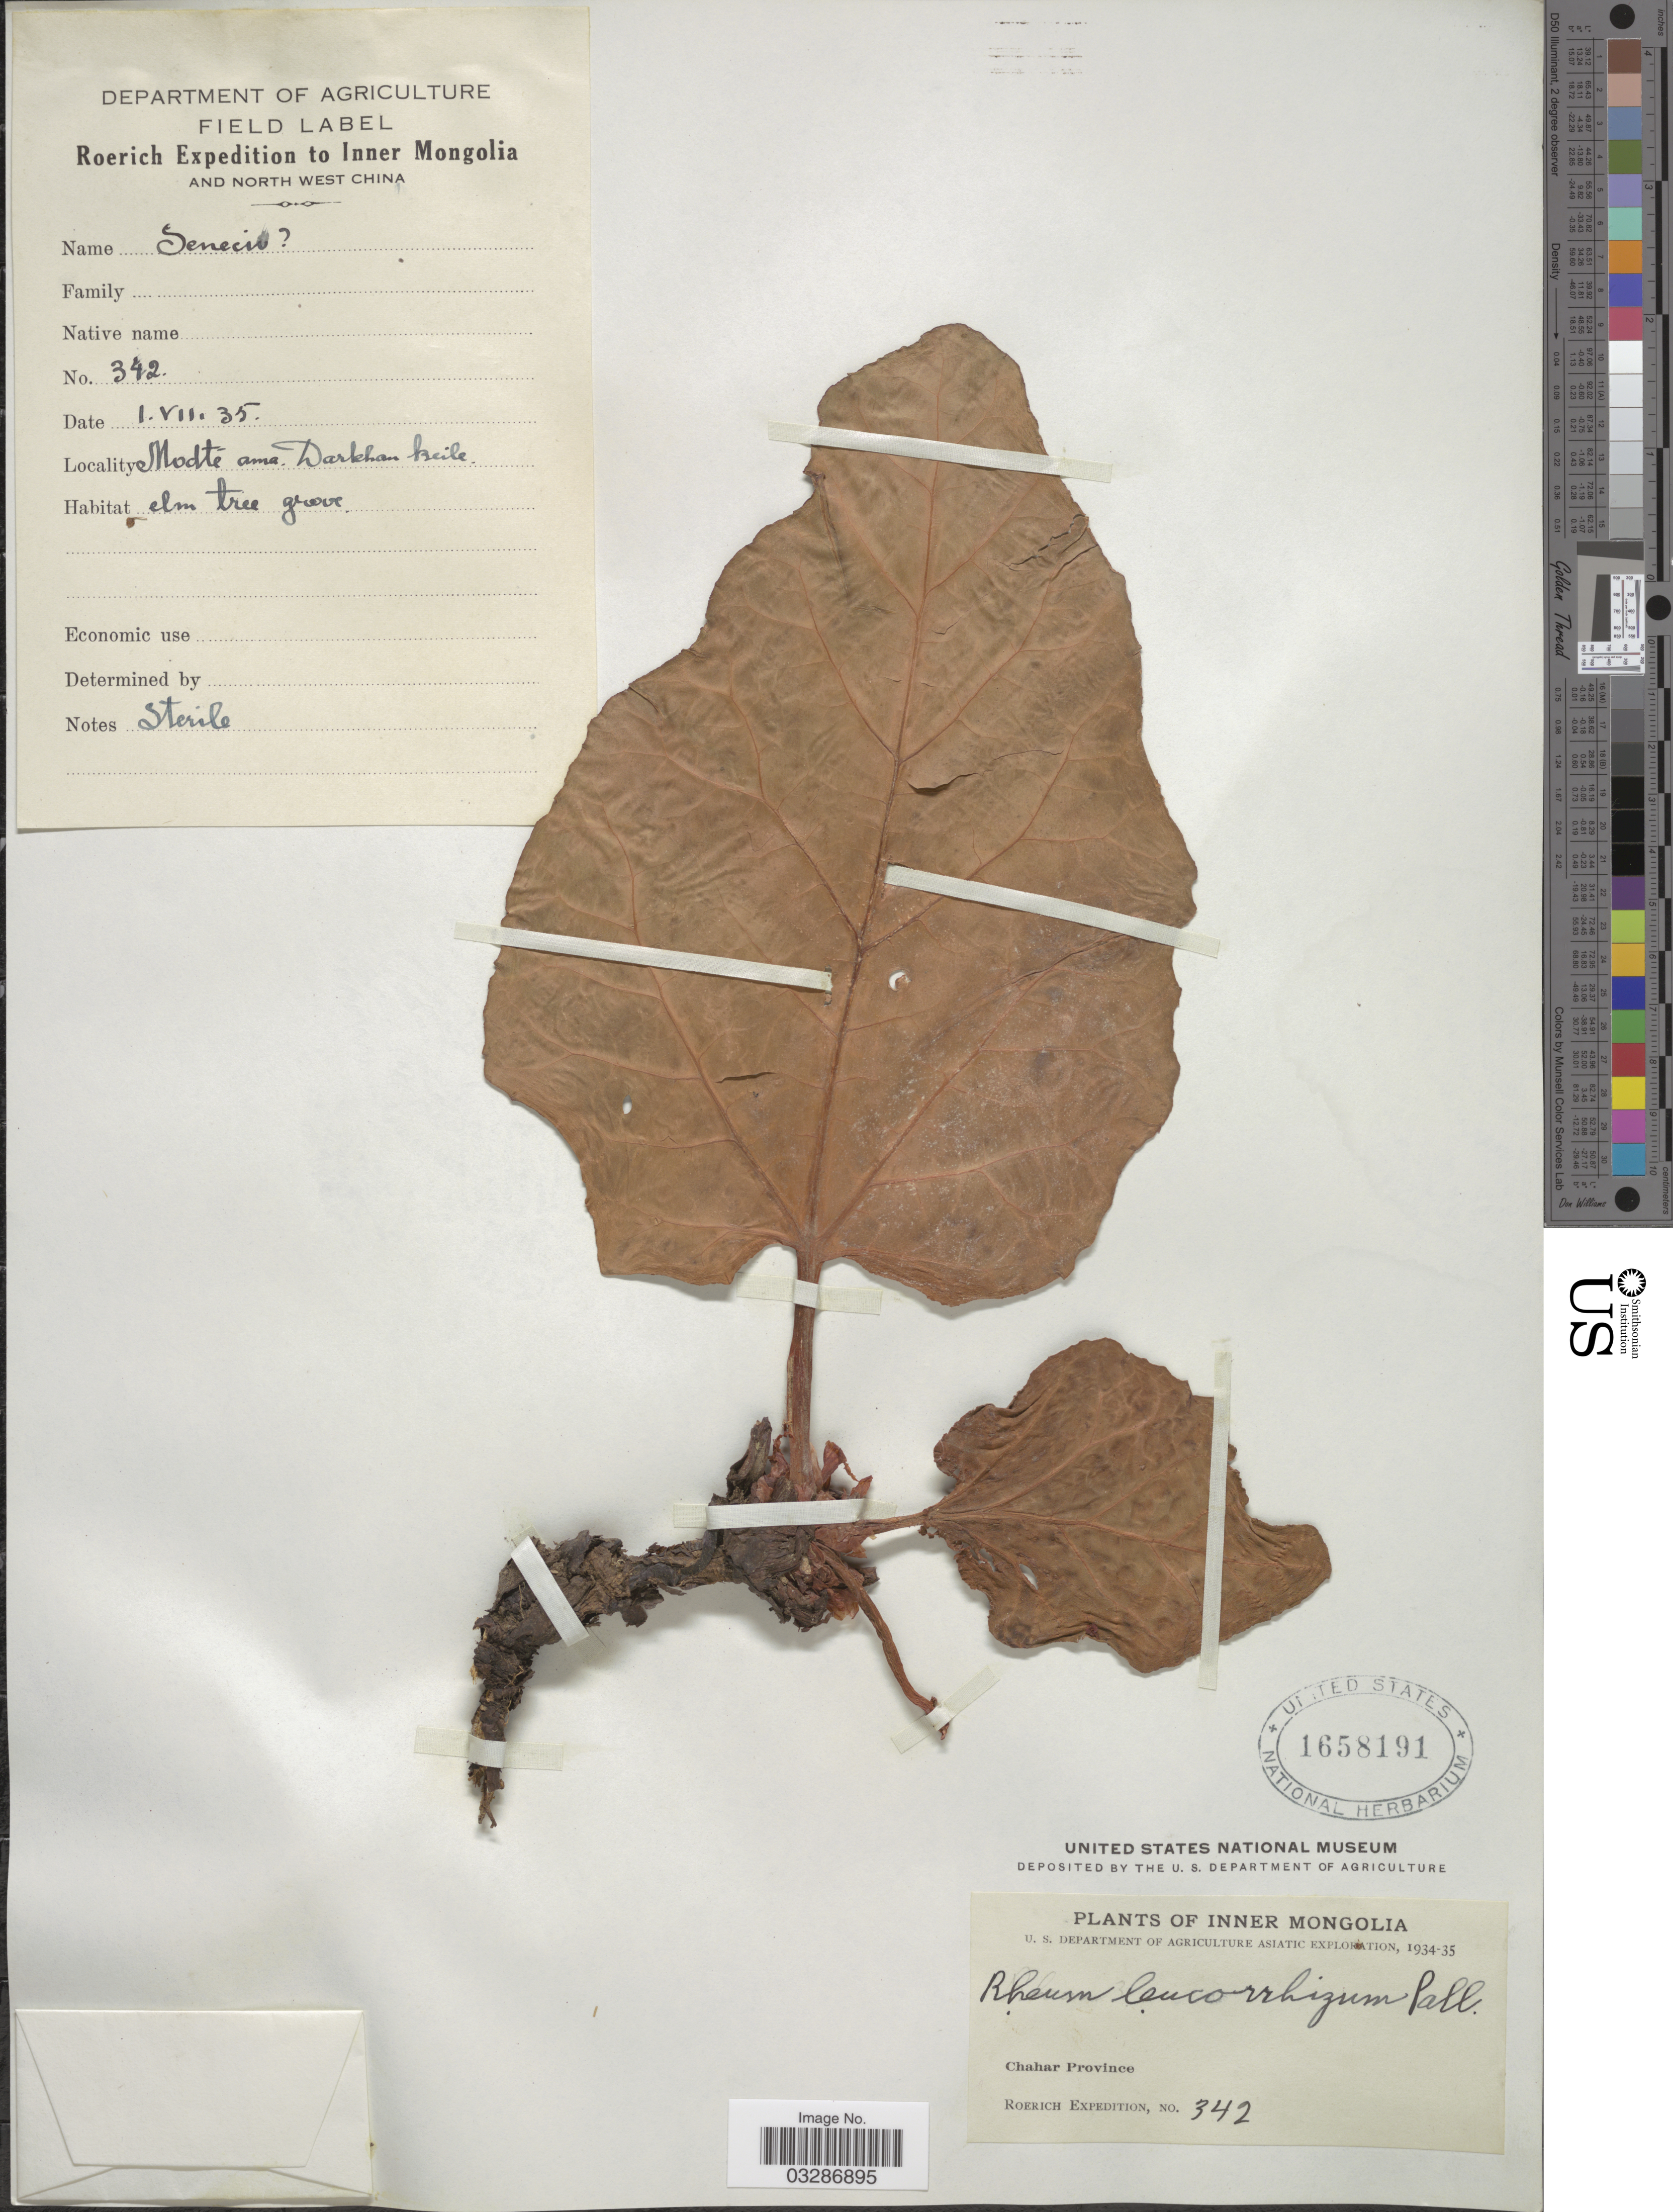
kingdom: Plantae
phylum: Tracheophyta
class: Magnoliopsida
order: Caryophyllales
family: Polygonaceae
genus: Rheum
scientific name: Rheum leucorrhizum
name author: Pall.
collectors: Roerich Expedition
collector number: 342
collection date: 1935-07-01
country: China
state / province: Nei Monggol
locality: Inner Mongolia and North West China. Chahar Province. Modte ama Darkhan keile.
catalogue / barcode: US 1658191